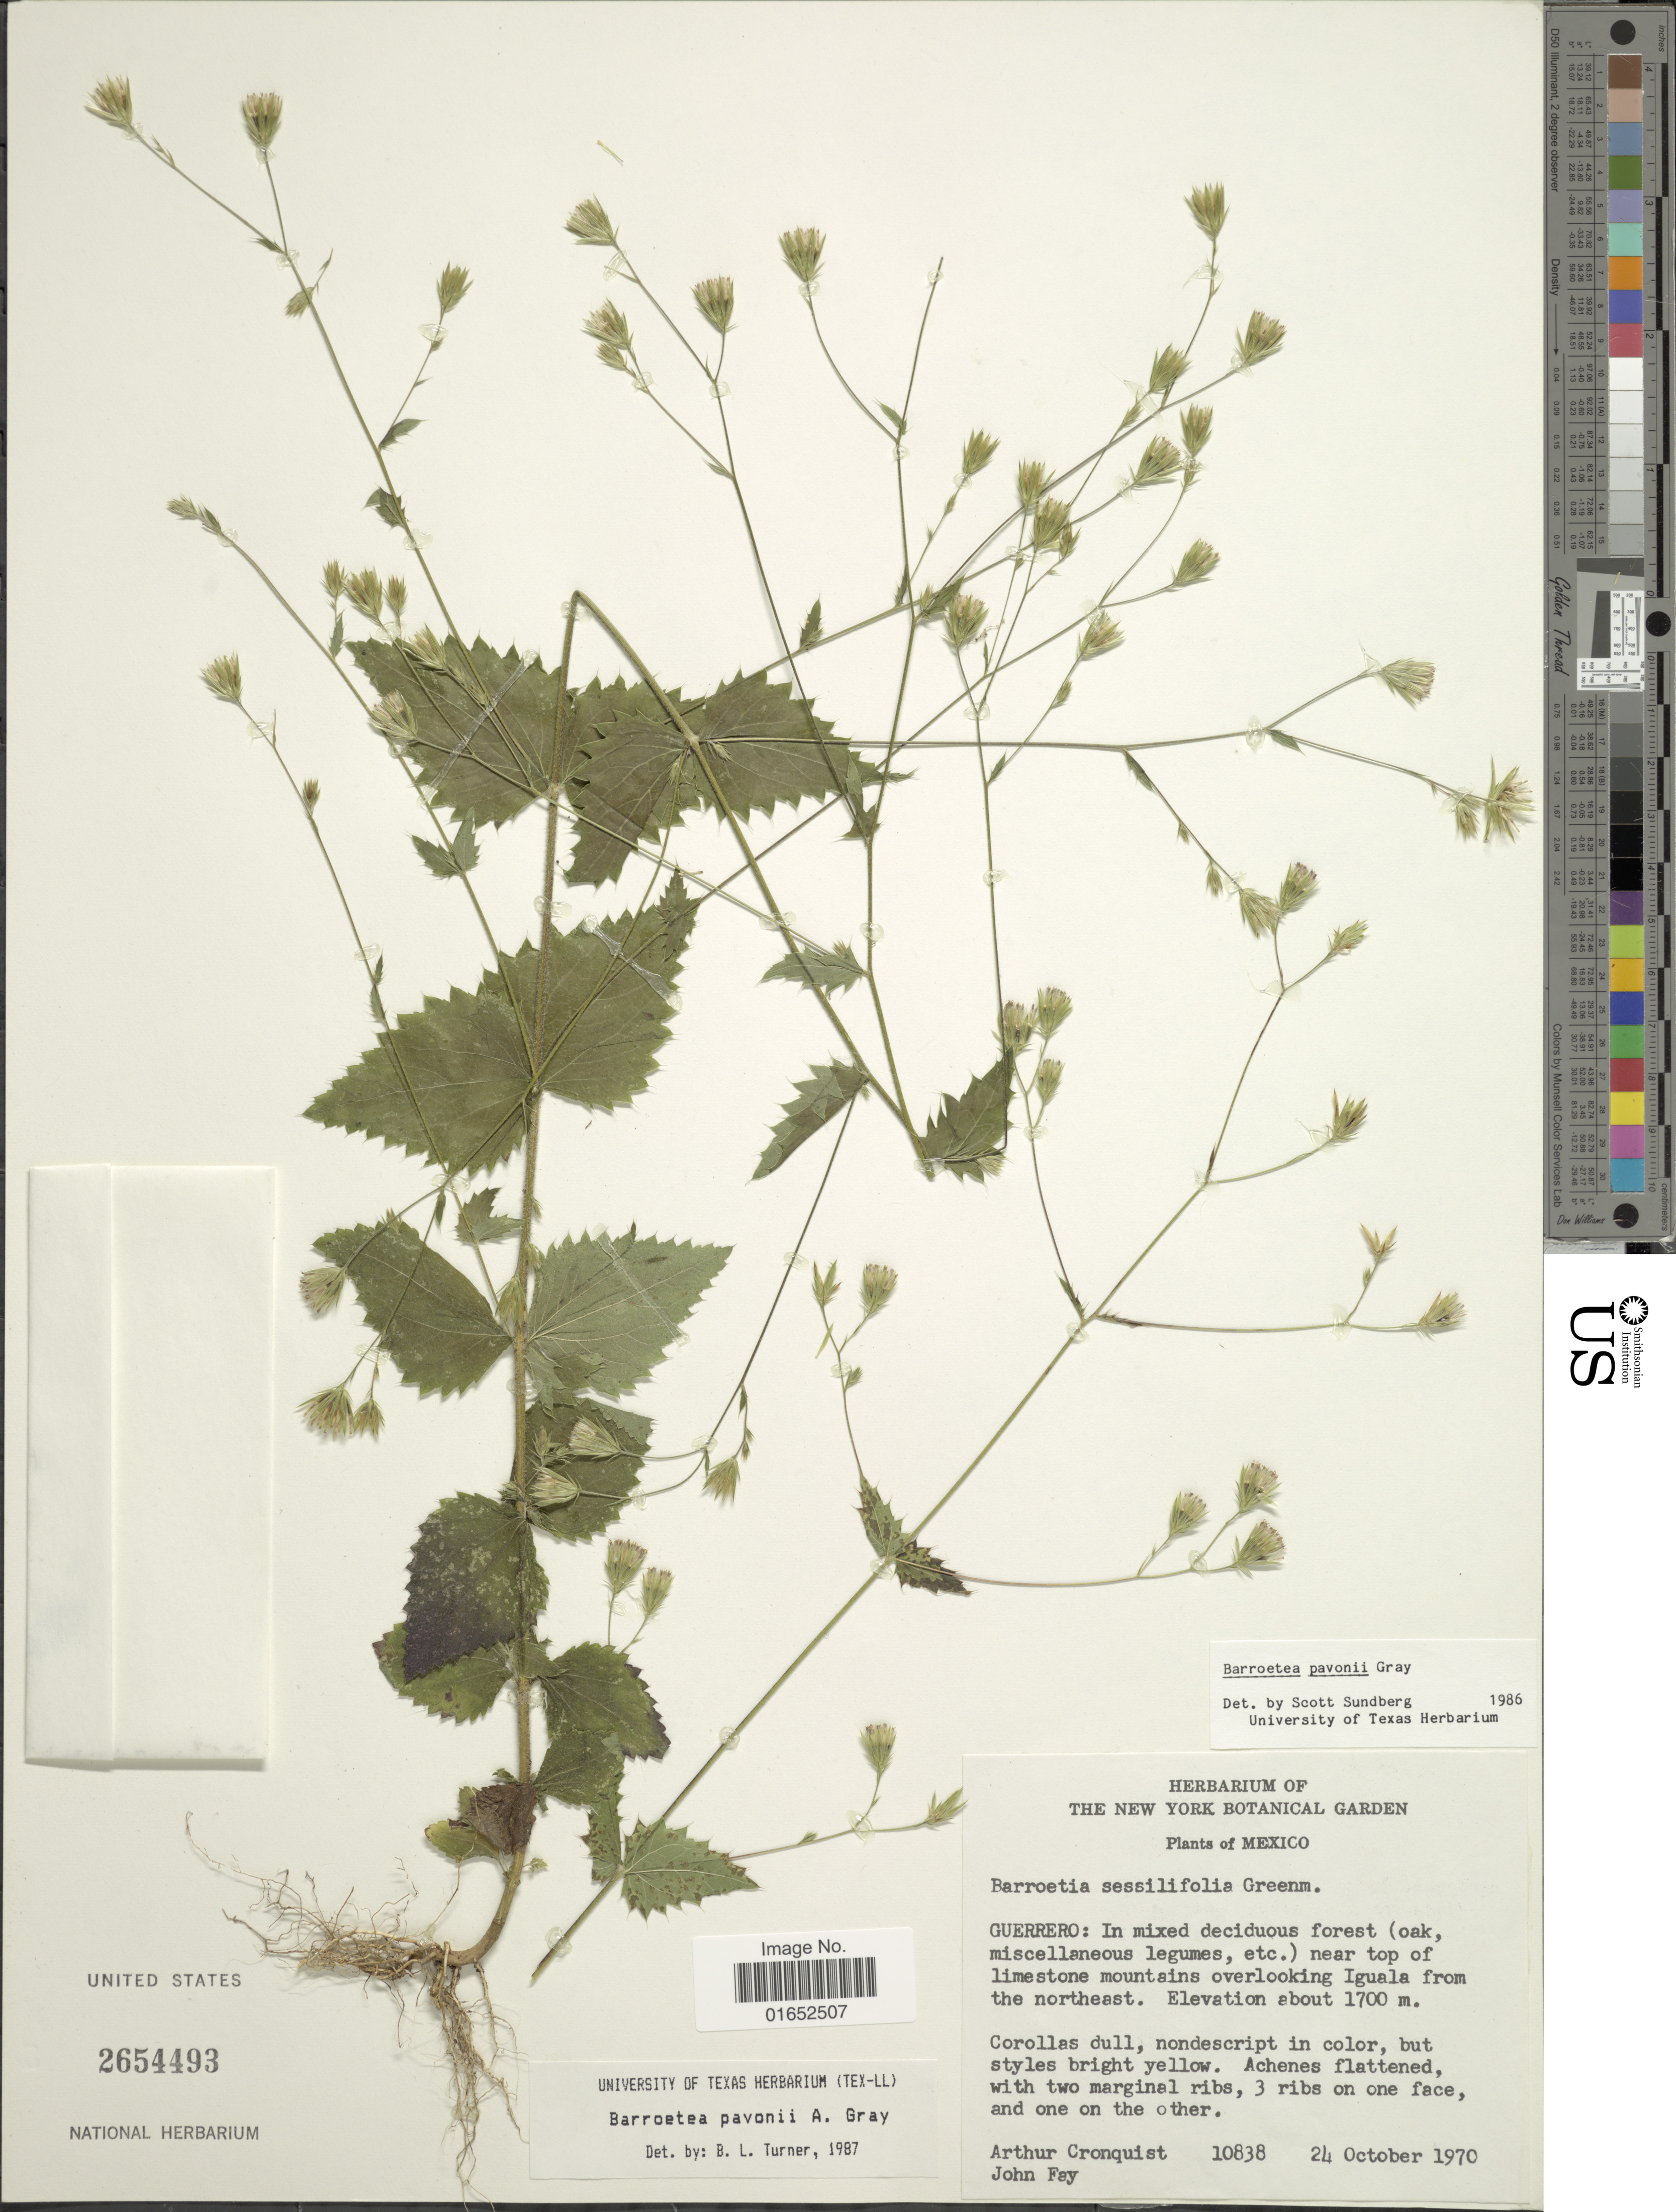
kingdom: Plantae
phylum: Tracheophyta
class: Magnoliopsida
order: Asterales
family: Asteraceae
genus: Barroetea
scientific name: Barroetea pavonii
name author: A. Gray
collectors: A. J. Cronquist & J. M. Fay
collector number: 10838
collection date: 1970-10-24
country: Mexico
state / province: Guerrero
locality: In mixed deciduous forest (oak, miscellaneous legumes, etc) near top of limestone mountains overlooking Iguala from the northeast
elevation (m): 1700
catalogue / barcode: US 2654493